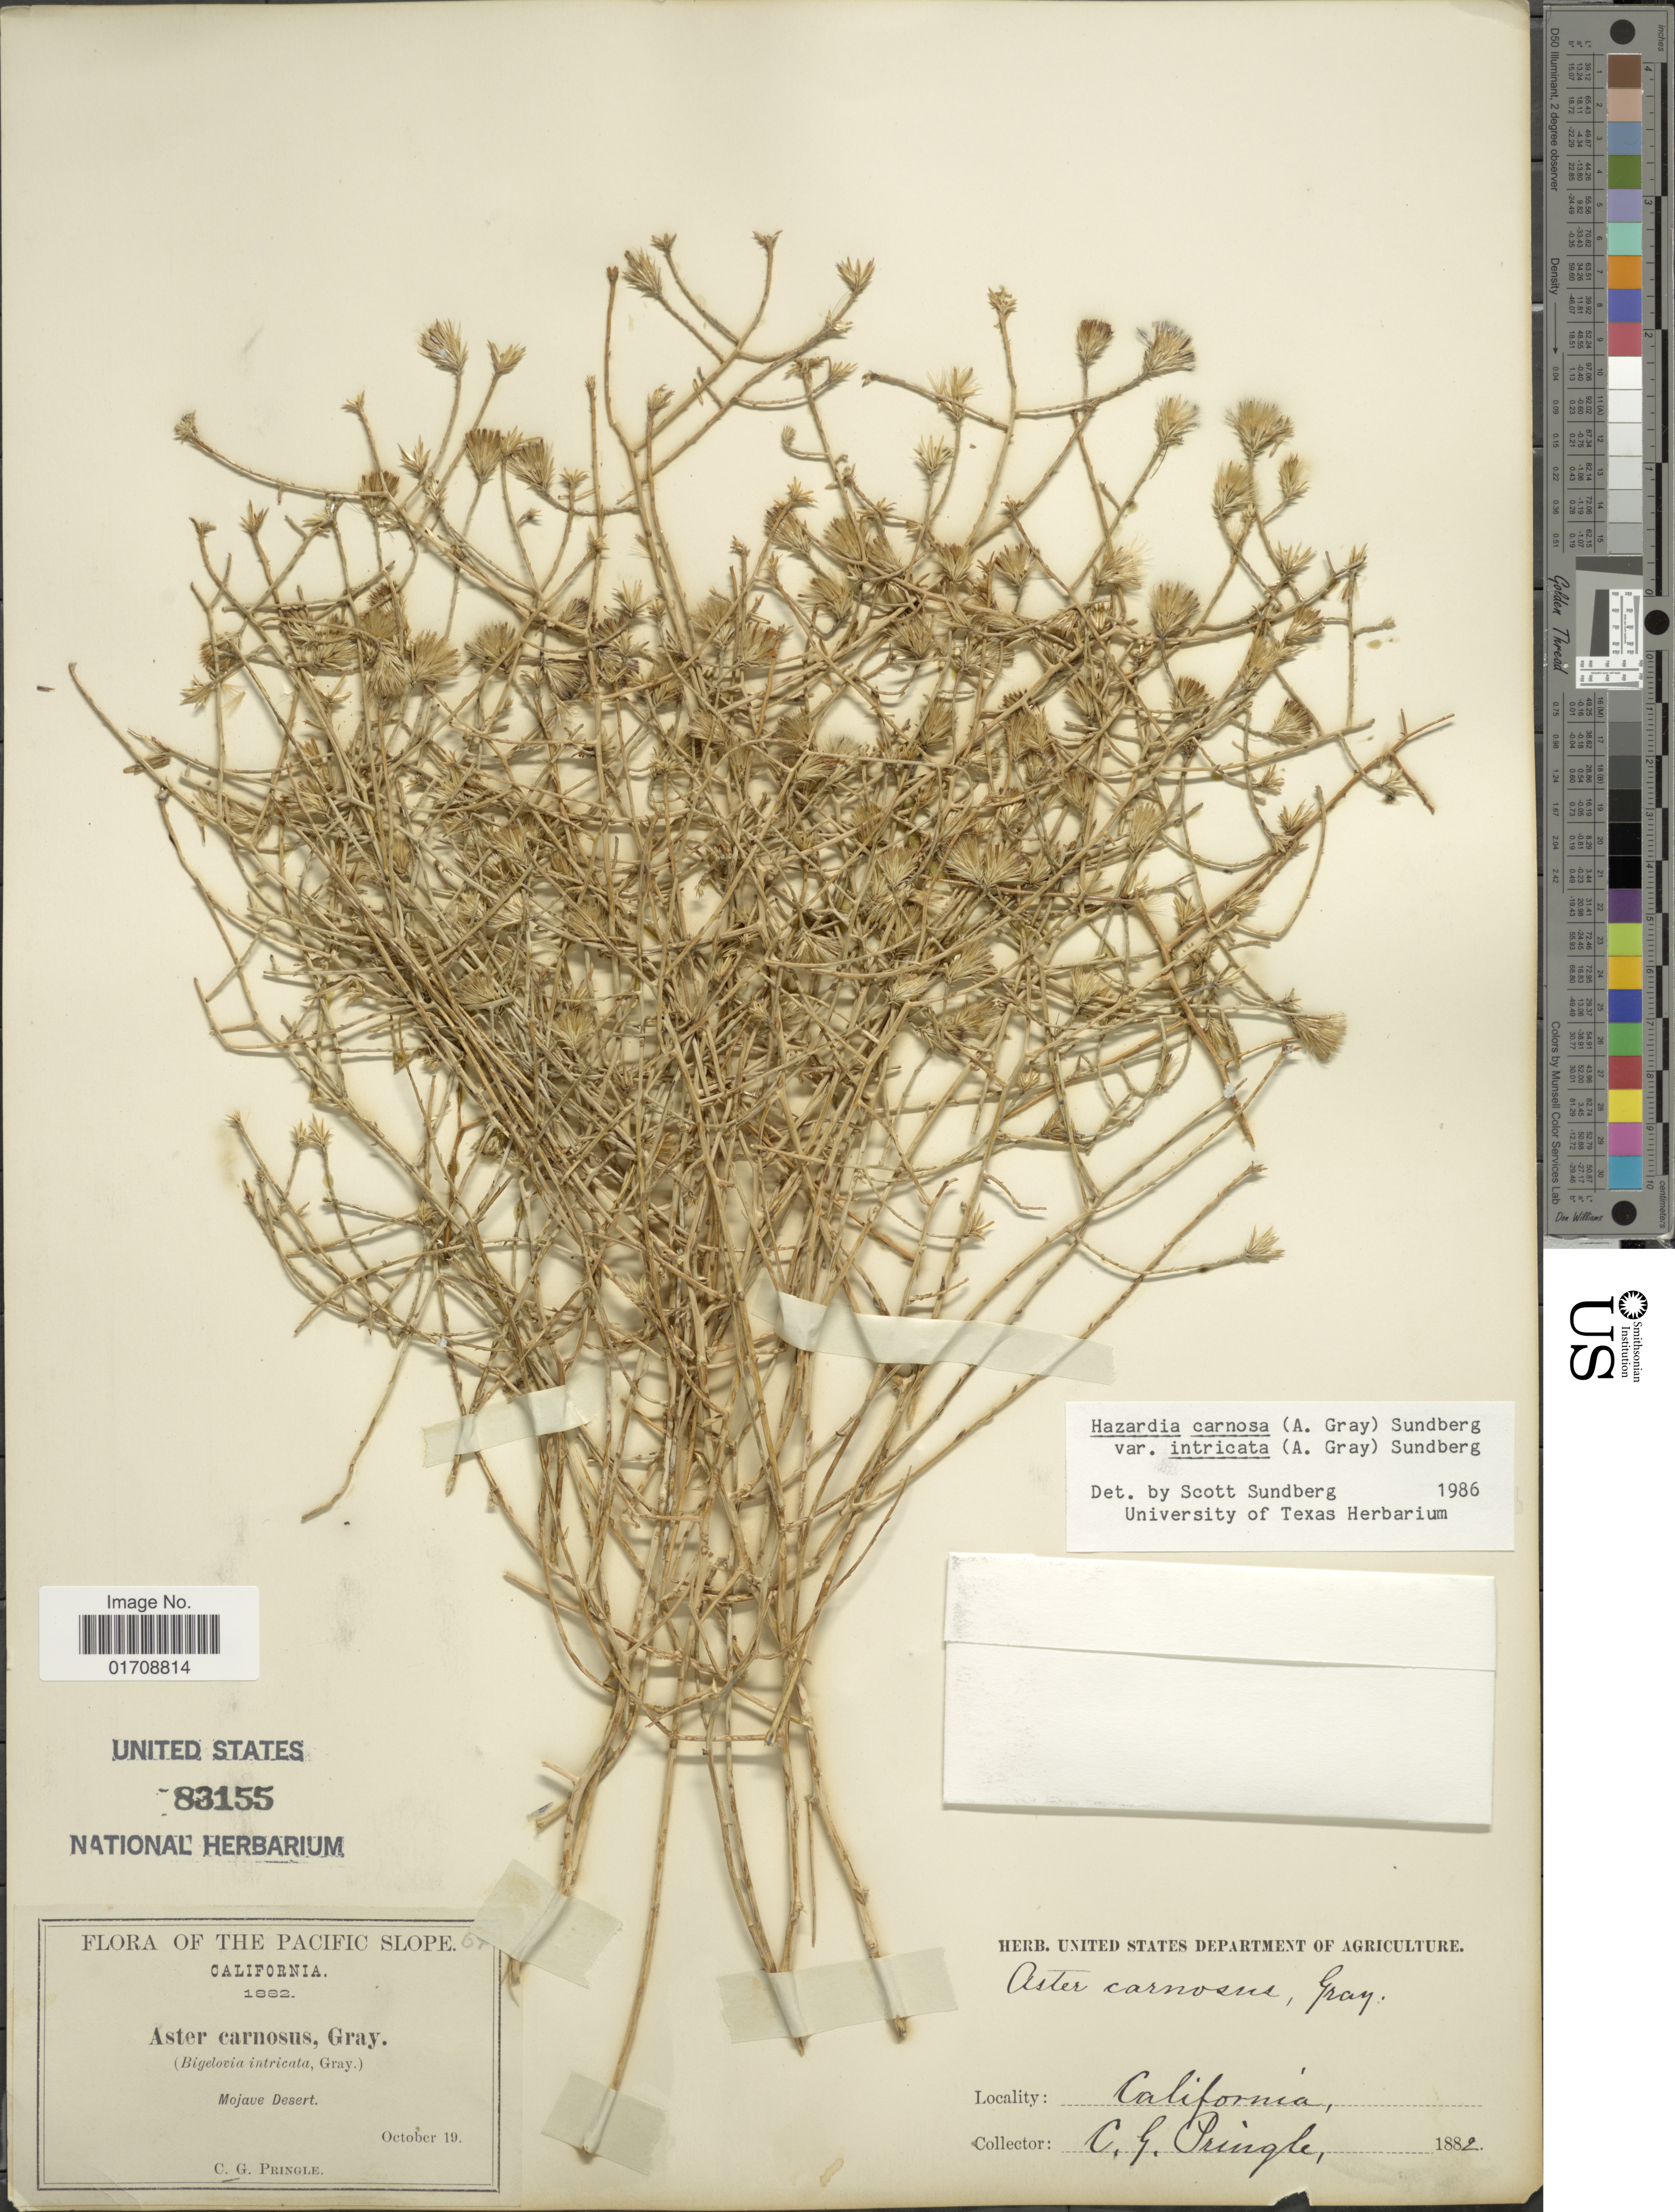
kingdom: Plantae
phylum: Tracheophyta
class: Magnoliopsida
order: Asterales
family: Asteraceae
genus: Machaeranthera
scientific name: Machaeranthera carnosa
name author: (A. Gray) G.L. Nesom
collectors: C. G. Pringle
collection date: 1882-10-19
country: United States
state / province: California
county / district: San Bernardino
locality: Pacific Slope, Mojave Desert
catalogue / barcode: US 83155